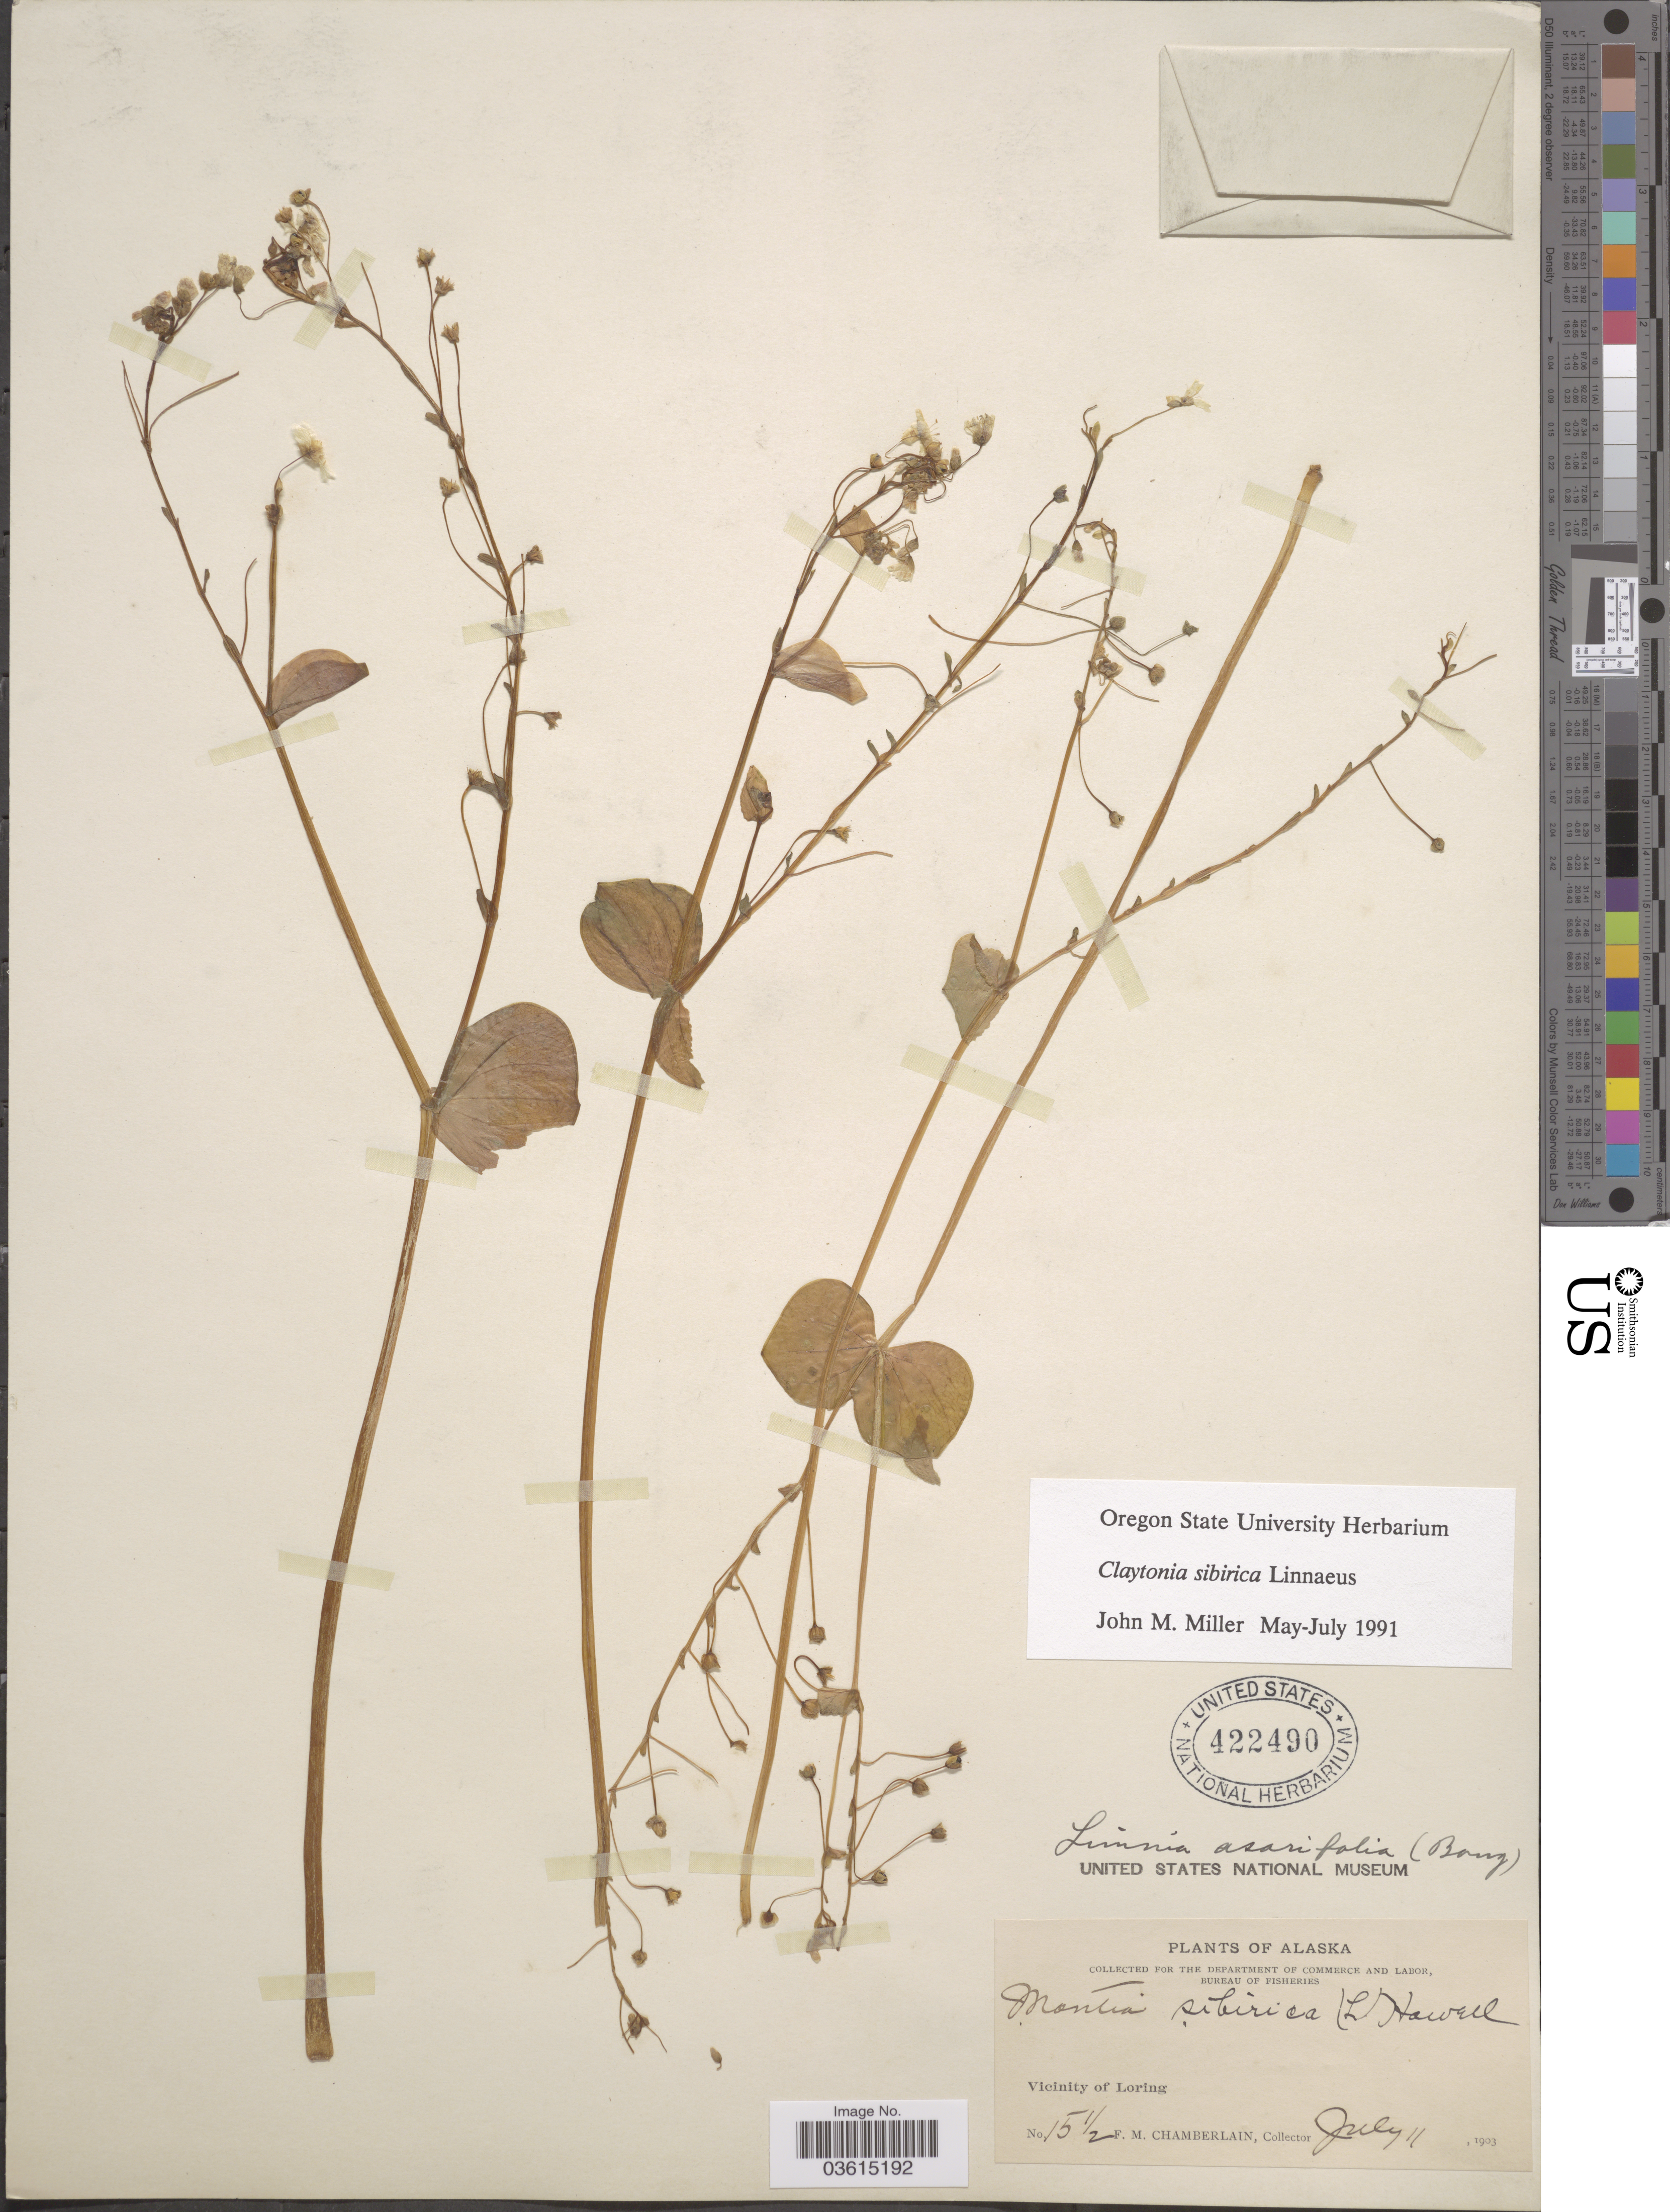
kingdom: Plantae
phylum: Tracheophyta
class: Magnoliopsida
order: Caryophyllales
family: Montiaceae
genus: Claytonia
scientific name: Claytonia sibirica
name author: L.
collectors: F. Chamberlain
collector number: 15½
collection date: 1903-07-11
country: United States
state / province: Alaska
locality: Vicinity of Loring.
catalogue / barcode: US 422490